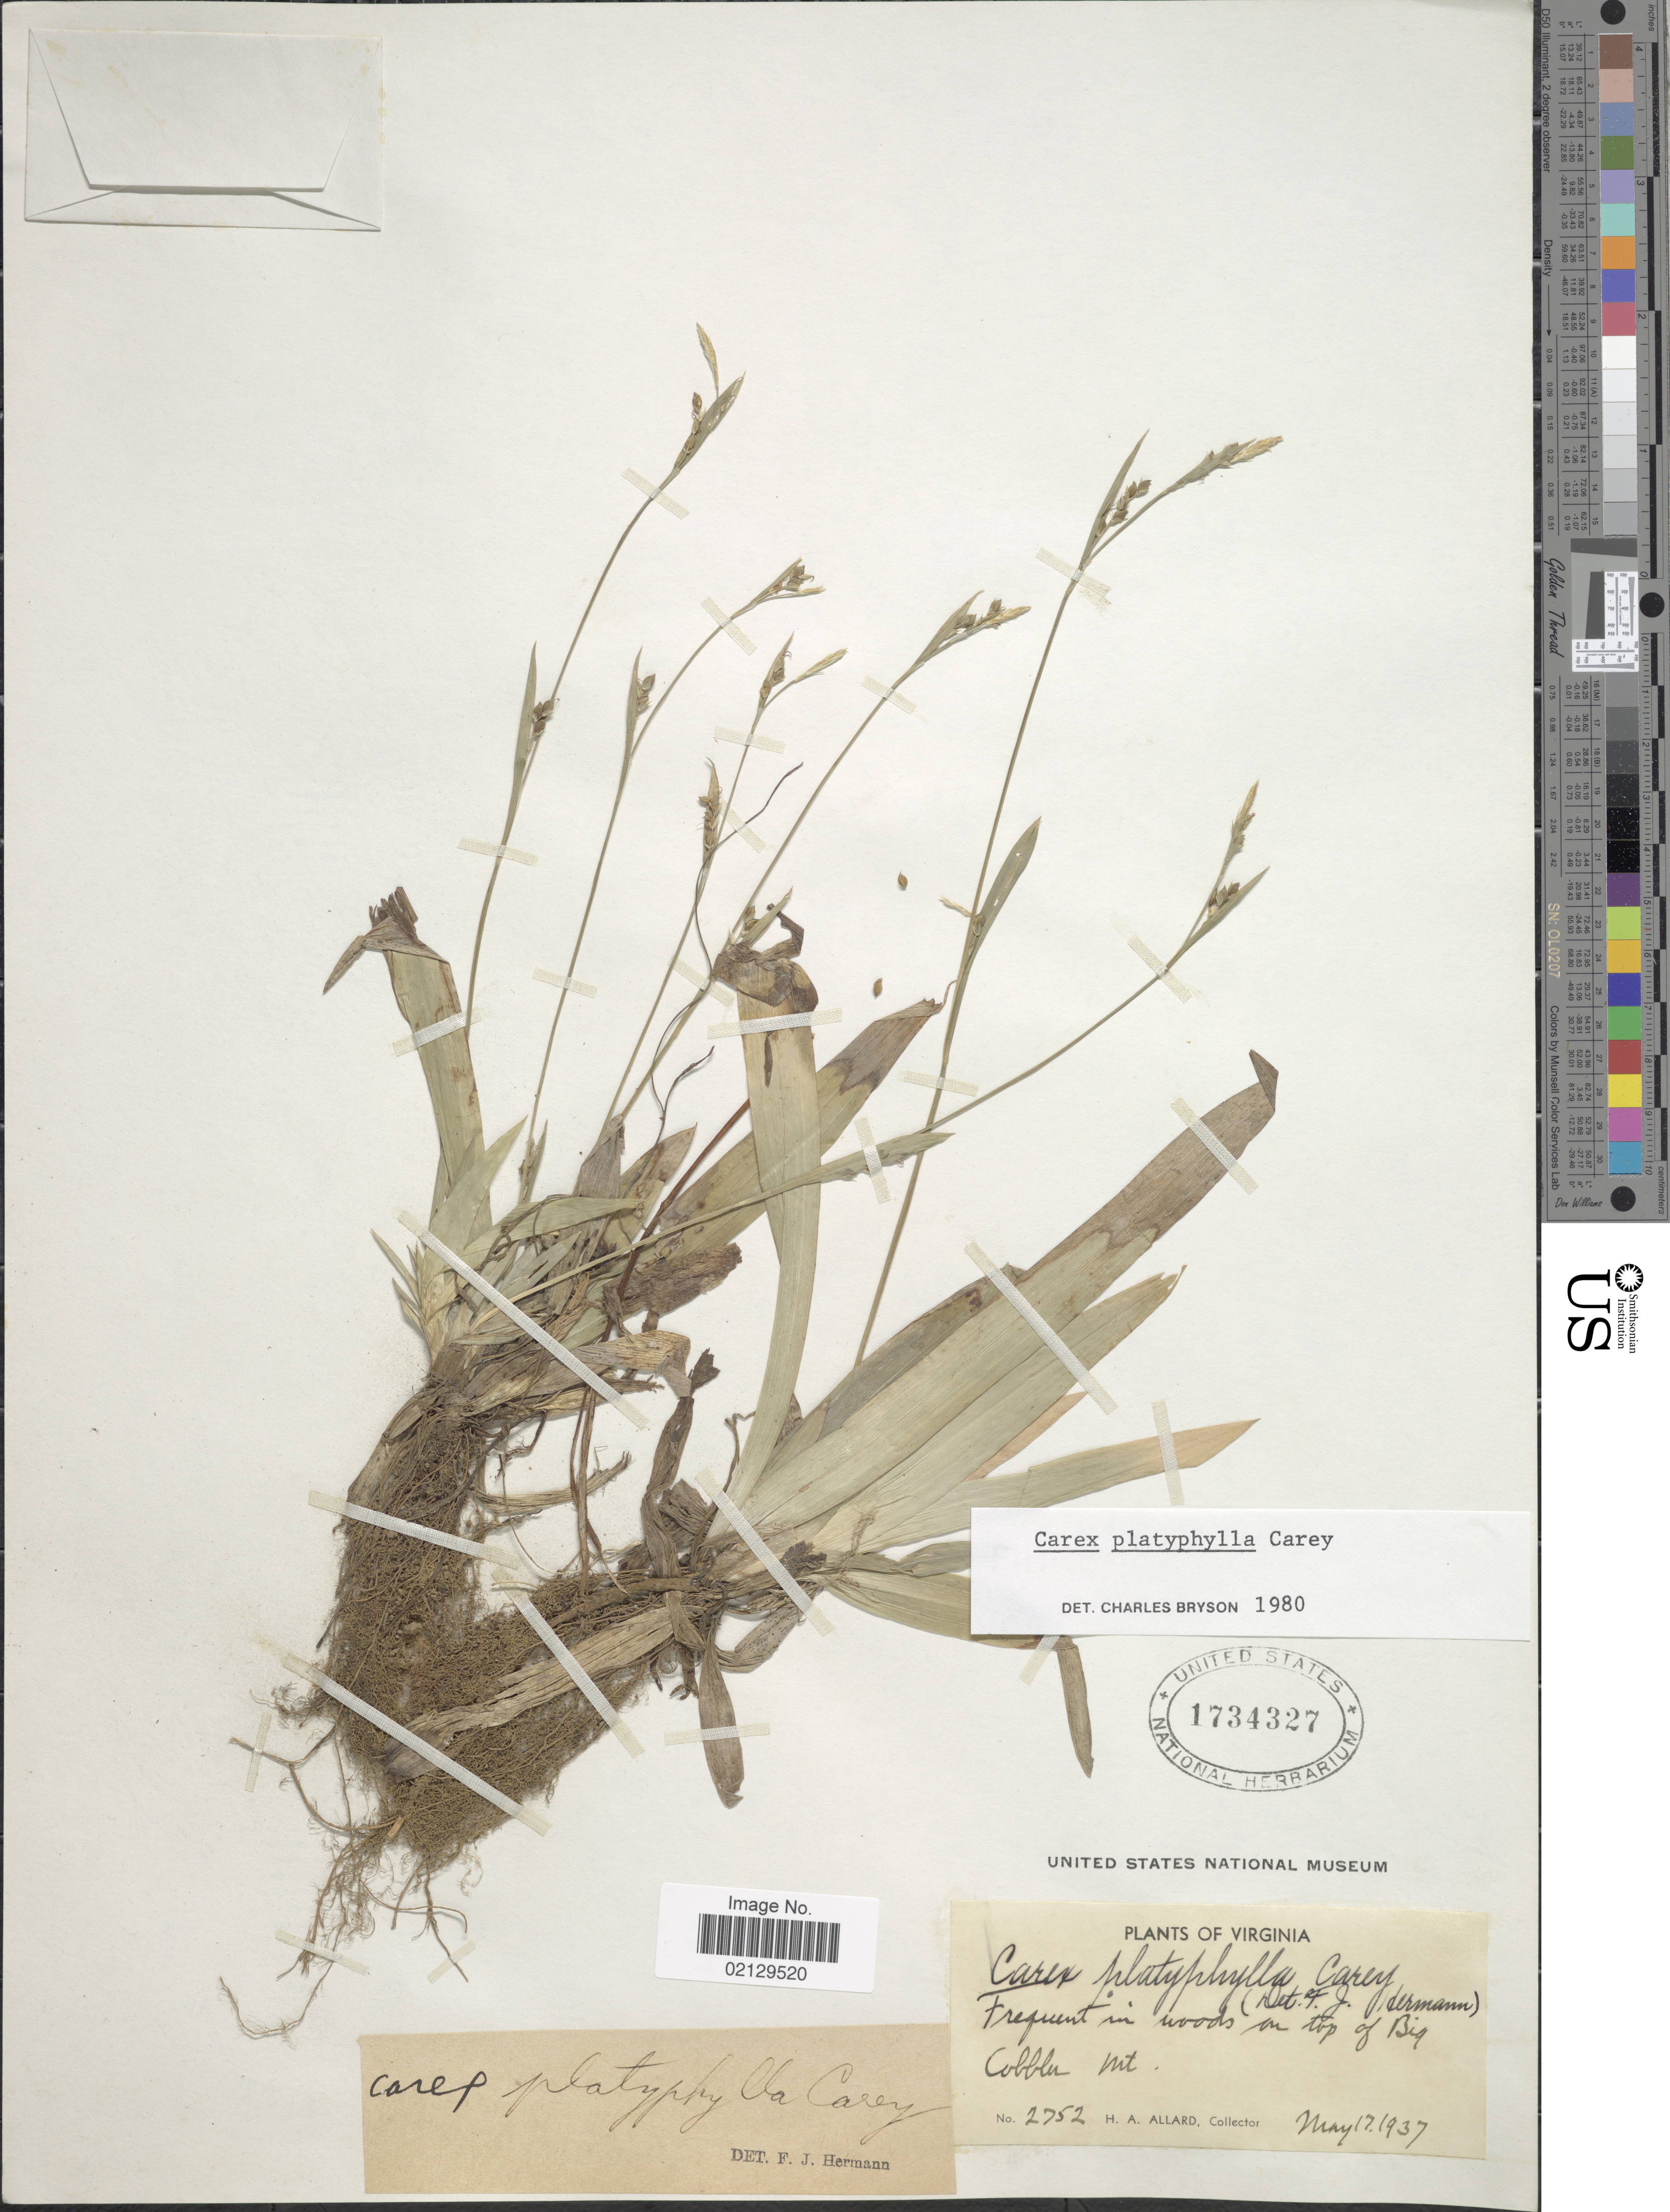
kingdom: Plantae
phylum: Tracheophyta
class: Liliopsida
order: Poales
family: Cyperaceae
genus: Carex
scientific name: Carex platyphylla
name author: J. Carey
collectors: H. A. Allard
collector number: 2752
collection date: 1937-05-17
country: United States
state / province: Virginia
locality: Frequent in woods on top of Big, Cobbler Mt.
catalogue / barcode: US 1734327